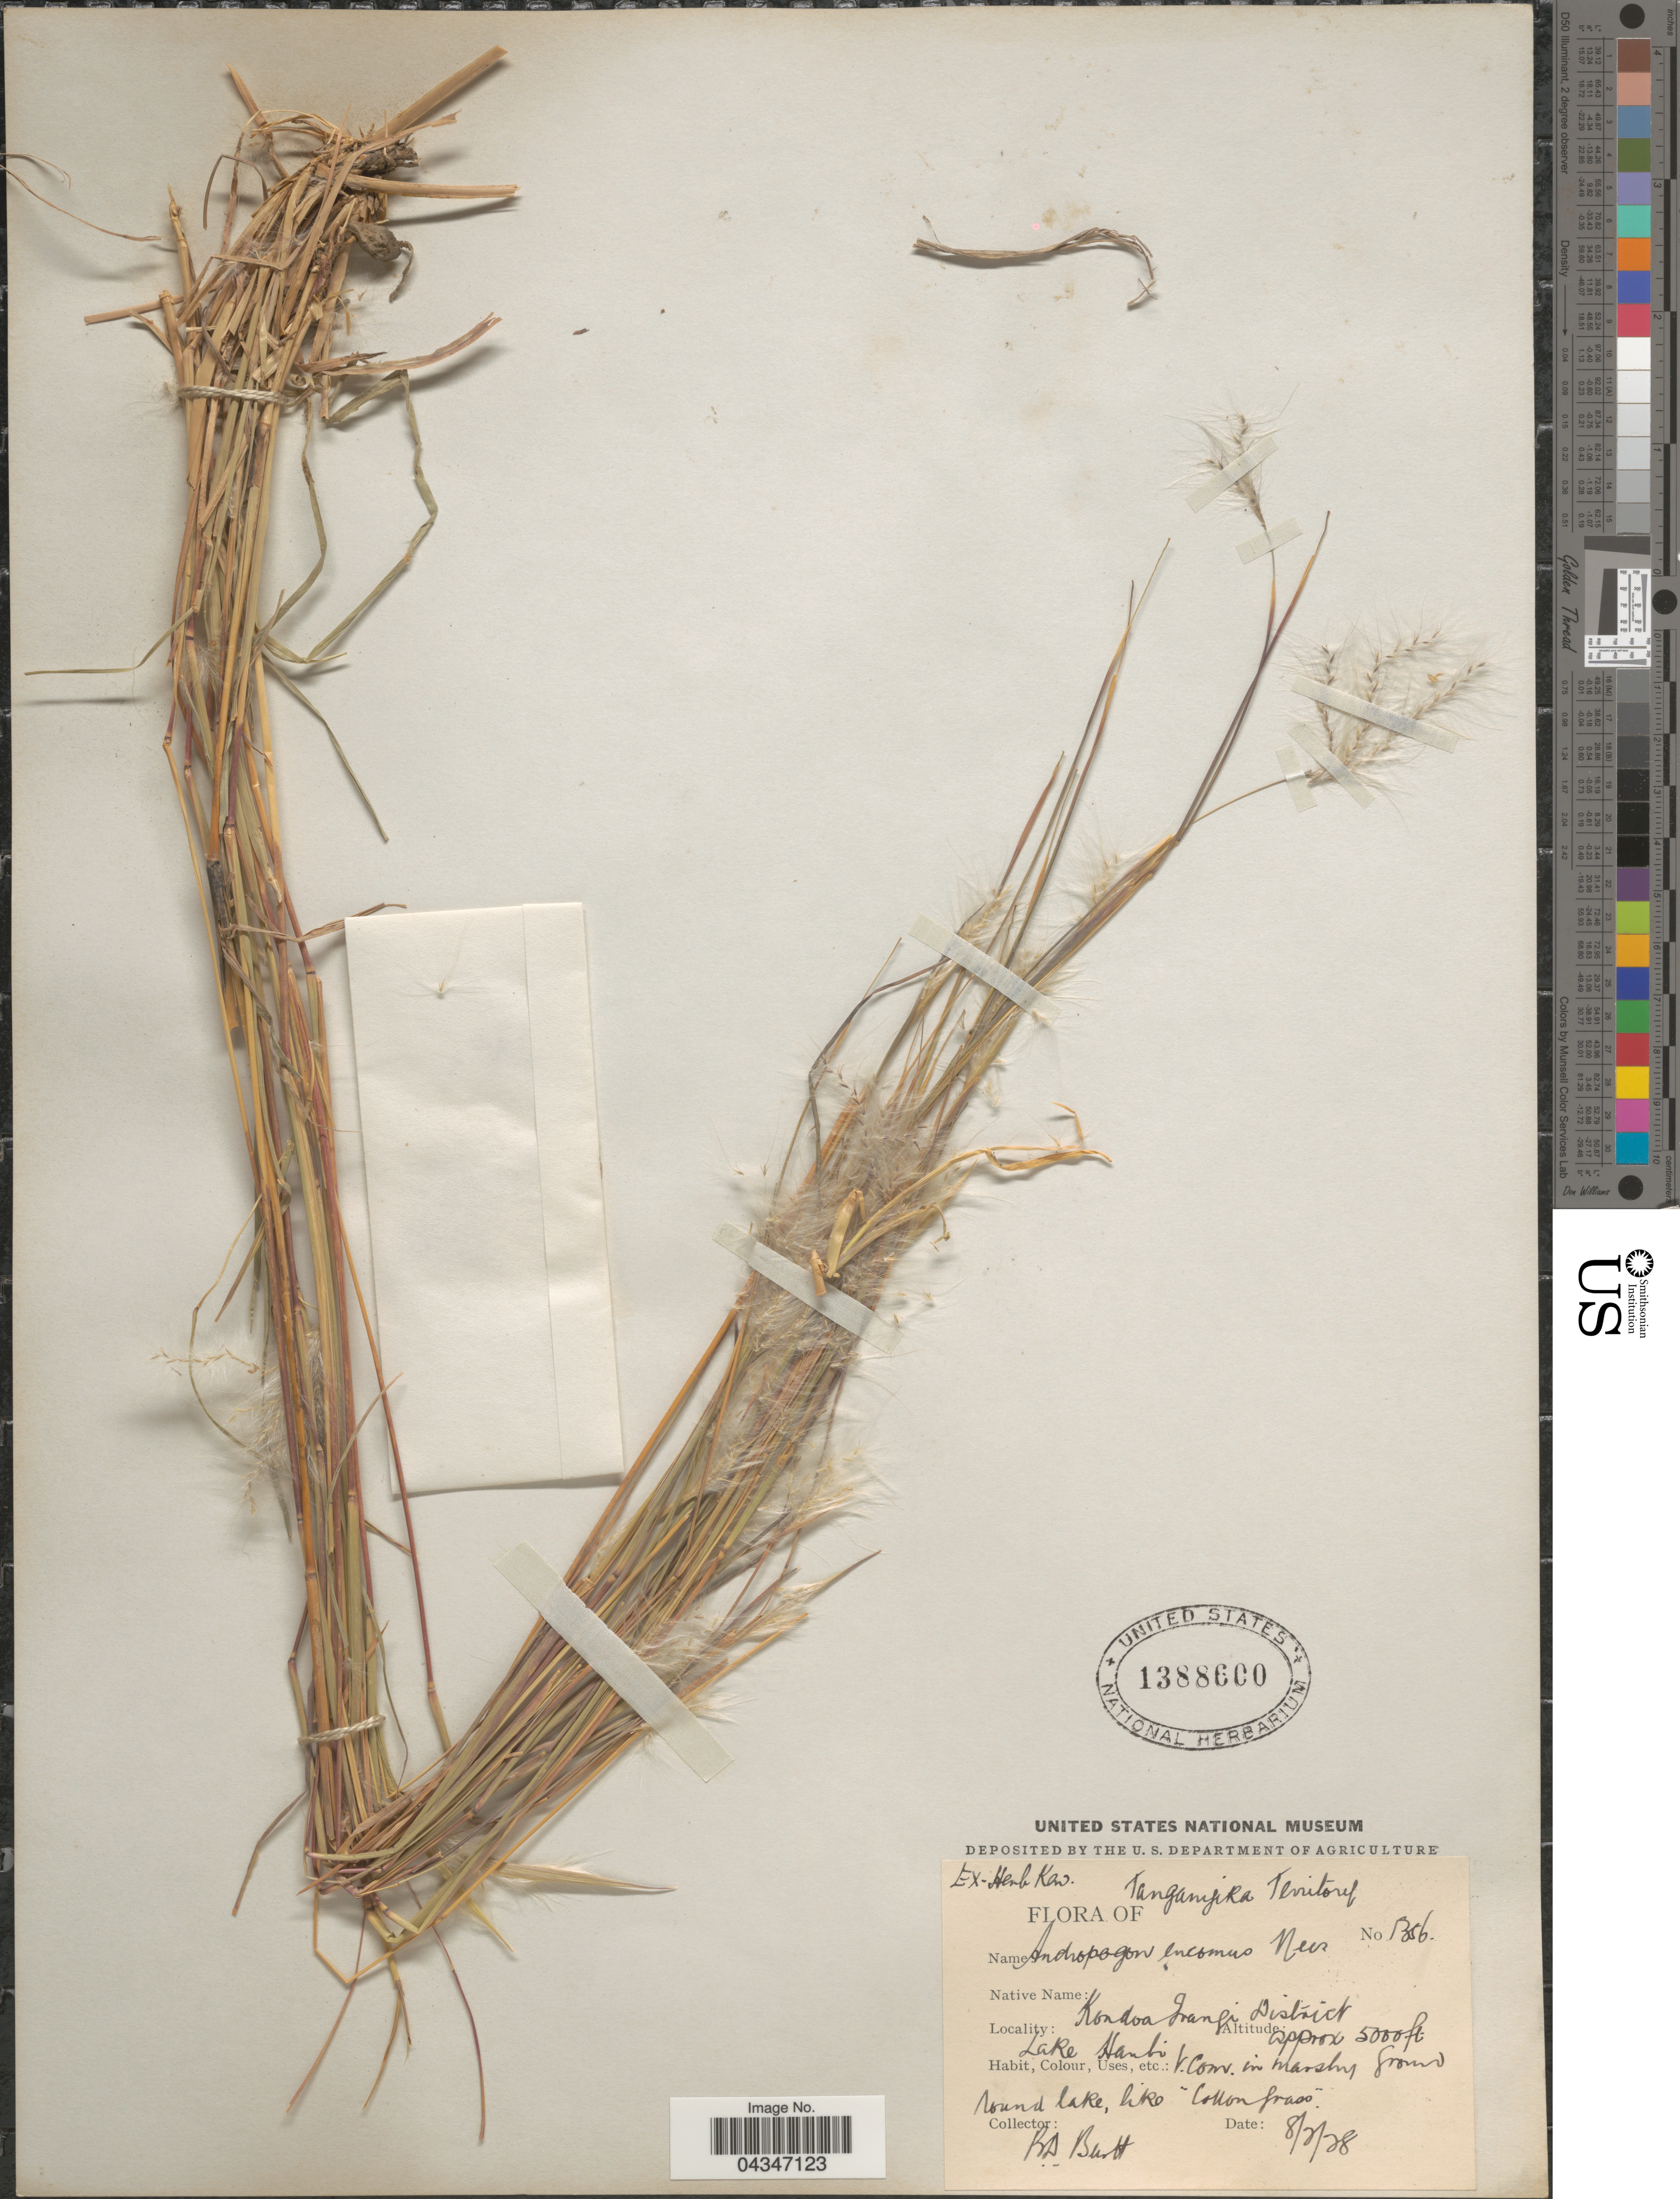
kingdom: Plantae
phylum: Tracheophyta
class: Liliopsida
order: Poales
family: Poaceae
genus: Andropogon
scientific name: Andropogon eucomus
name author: Nees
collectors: B. D. Burtt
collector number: B56*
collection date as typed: Transcribed d/m/y: 8/2/28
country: Tanzania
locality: Tanganyika Territory. Kondoa Irangi District. Lake Haubi.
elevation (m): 1524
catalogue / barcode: US 1388600